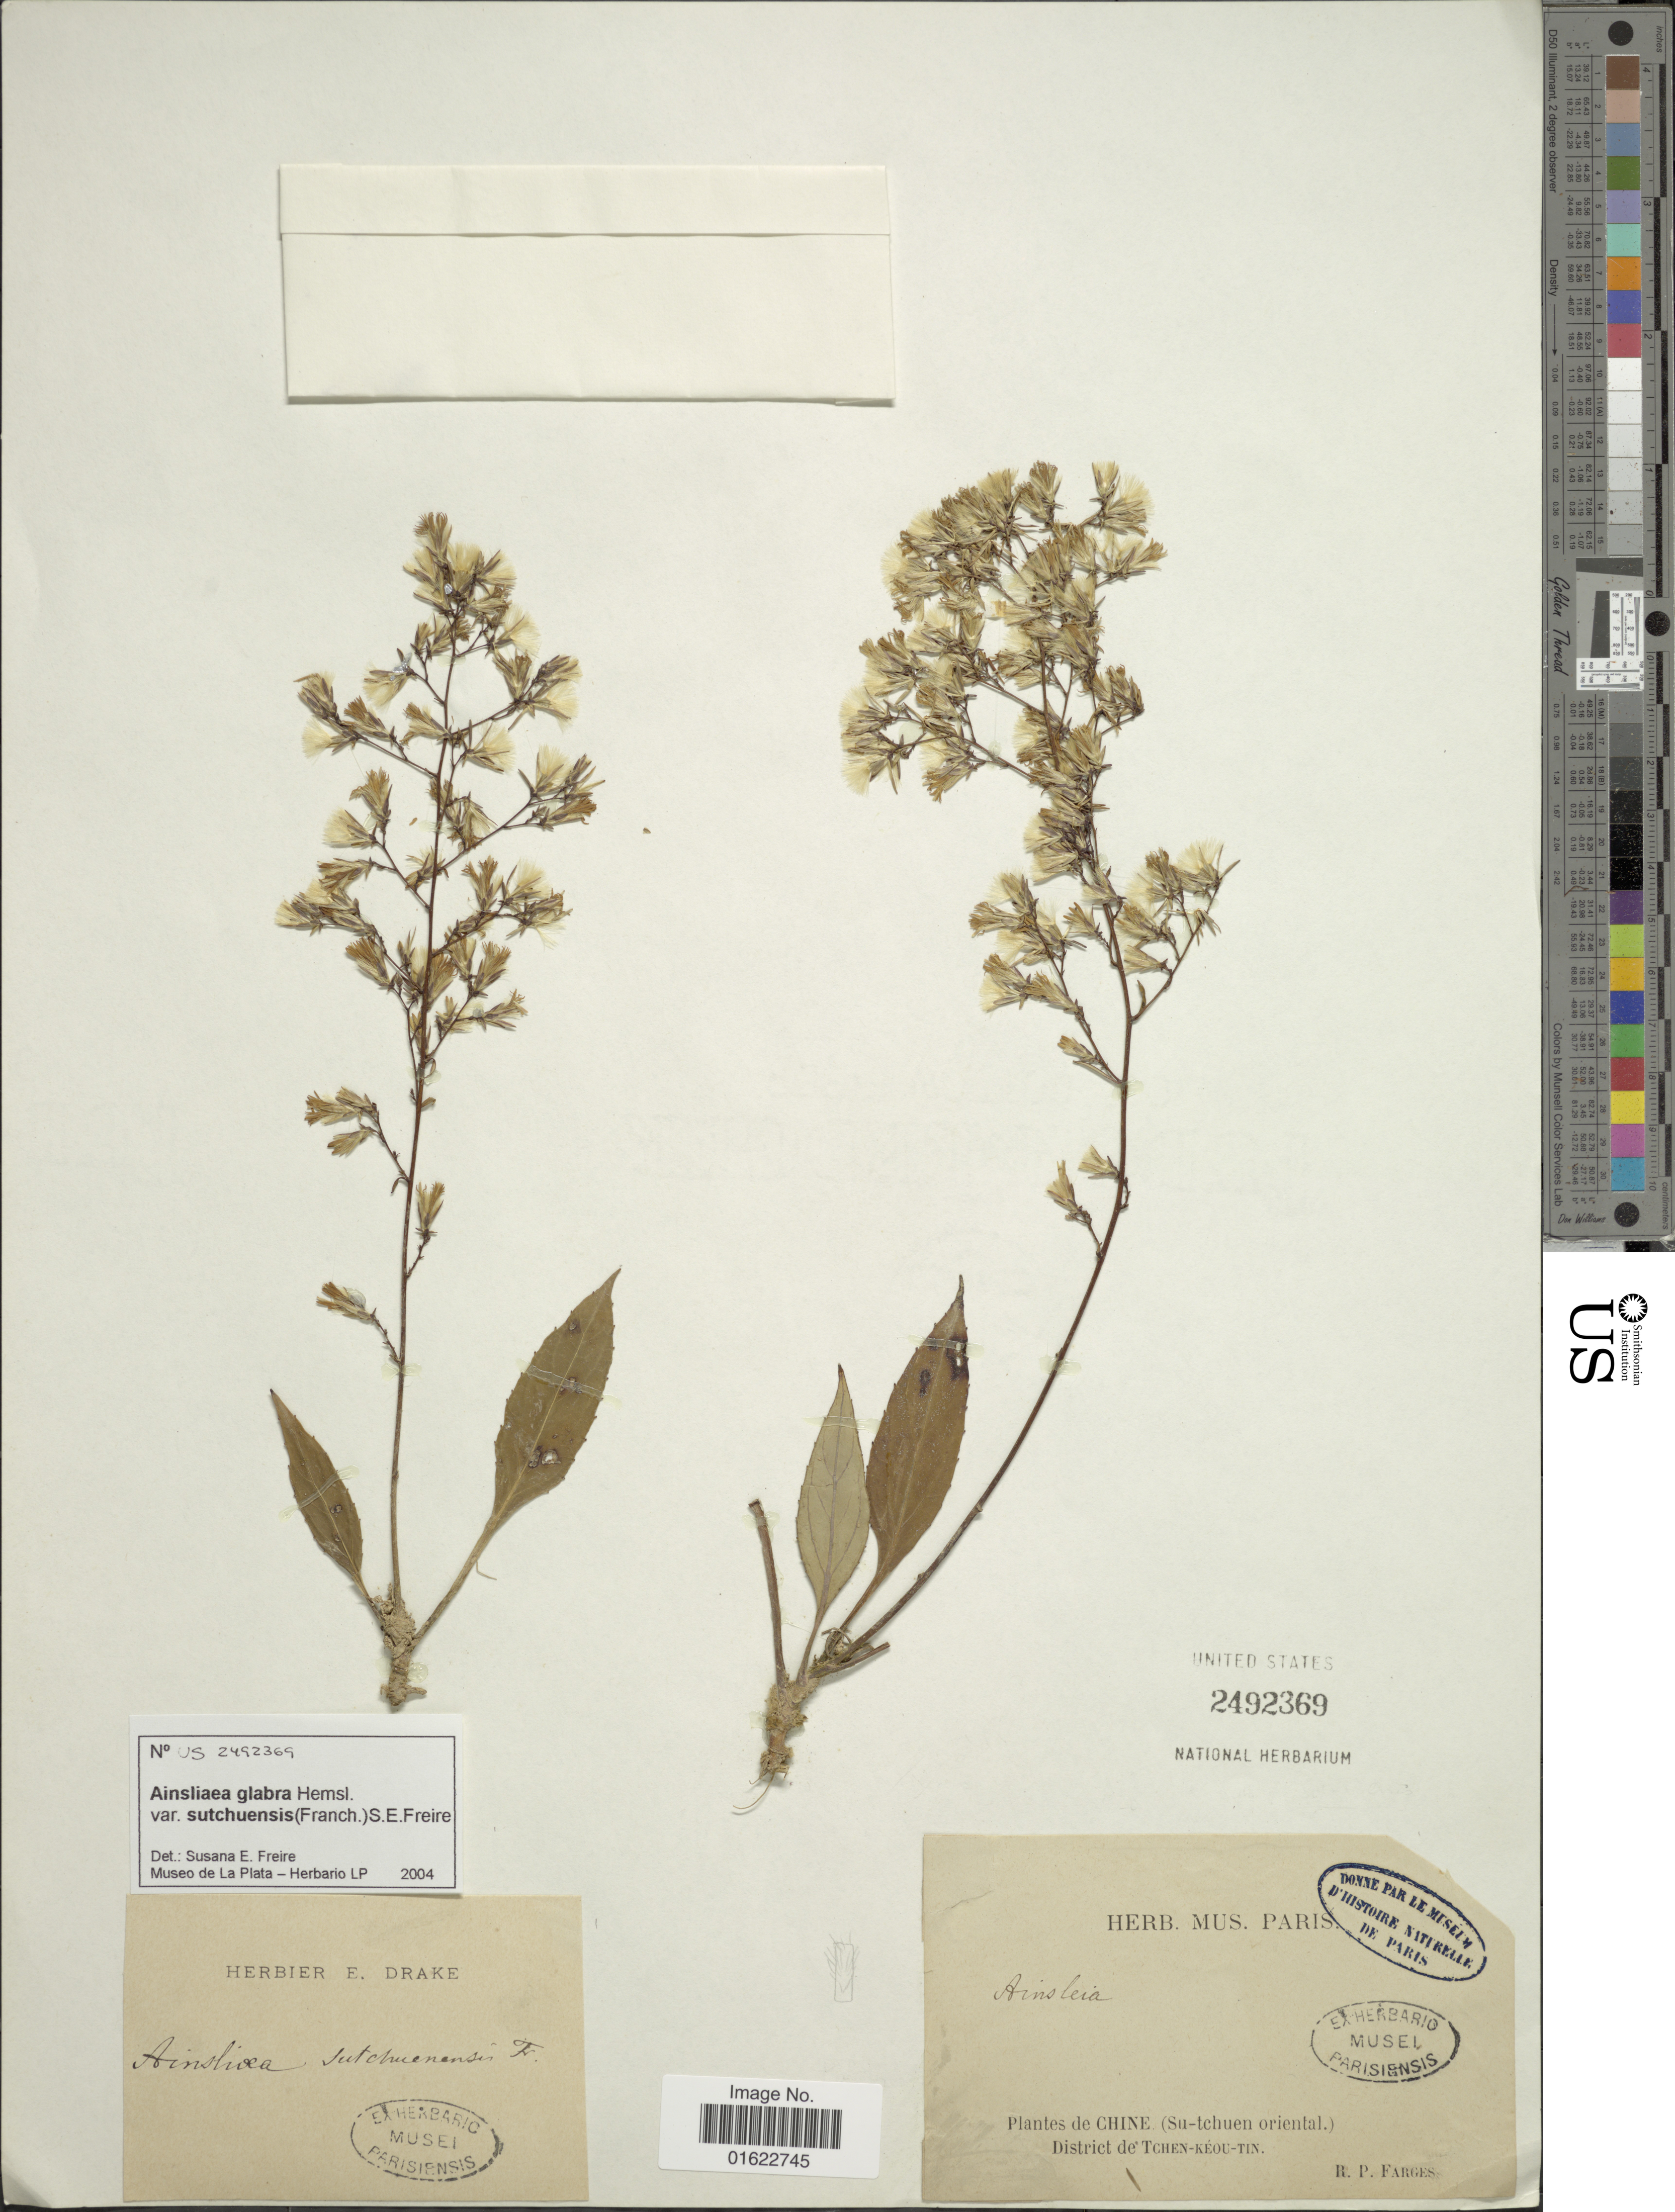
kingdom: Plantae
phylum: Tracheophyta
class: Magnoliopsida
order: Asterales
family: Asteraceae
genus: Ainsliaea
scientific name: Ainsliaea glabra var. sutchuensis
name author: (Franch.) S.E. Freire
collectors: R. Farges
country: China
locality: Chine, (Su-tchuen oriental), District de Tchen-Keou-Tin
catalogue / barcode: US 2492369